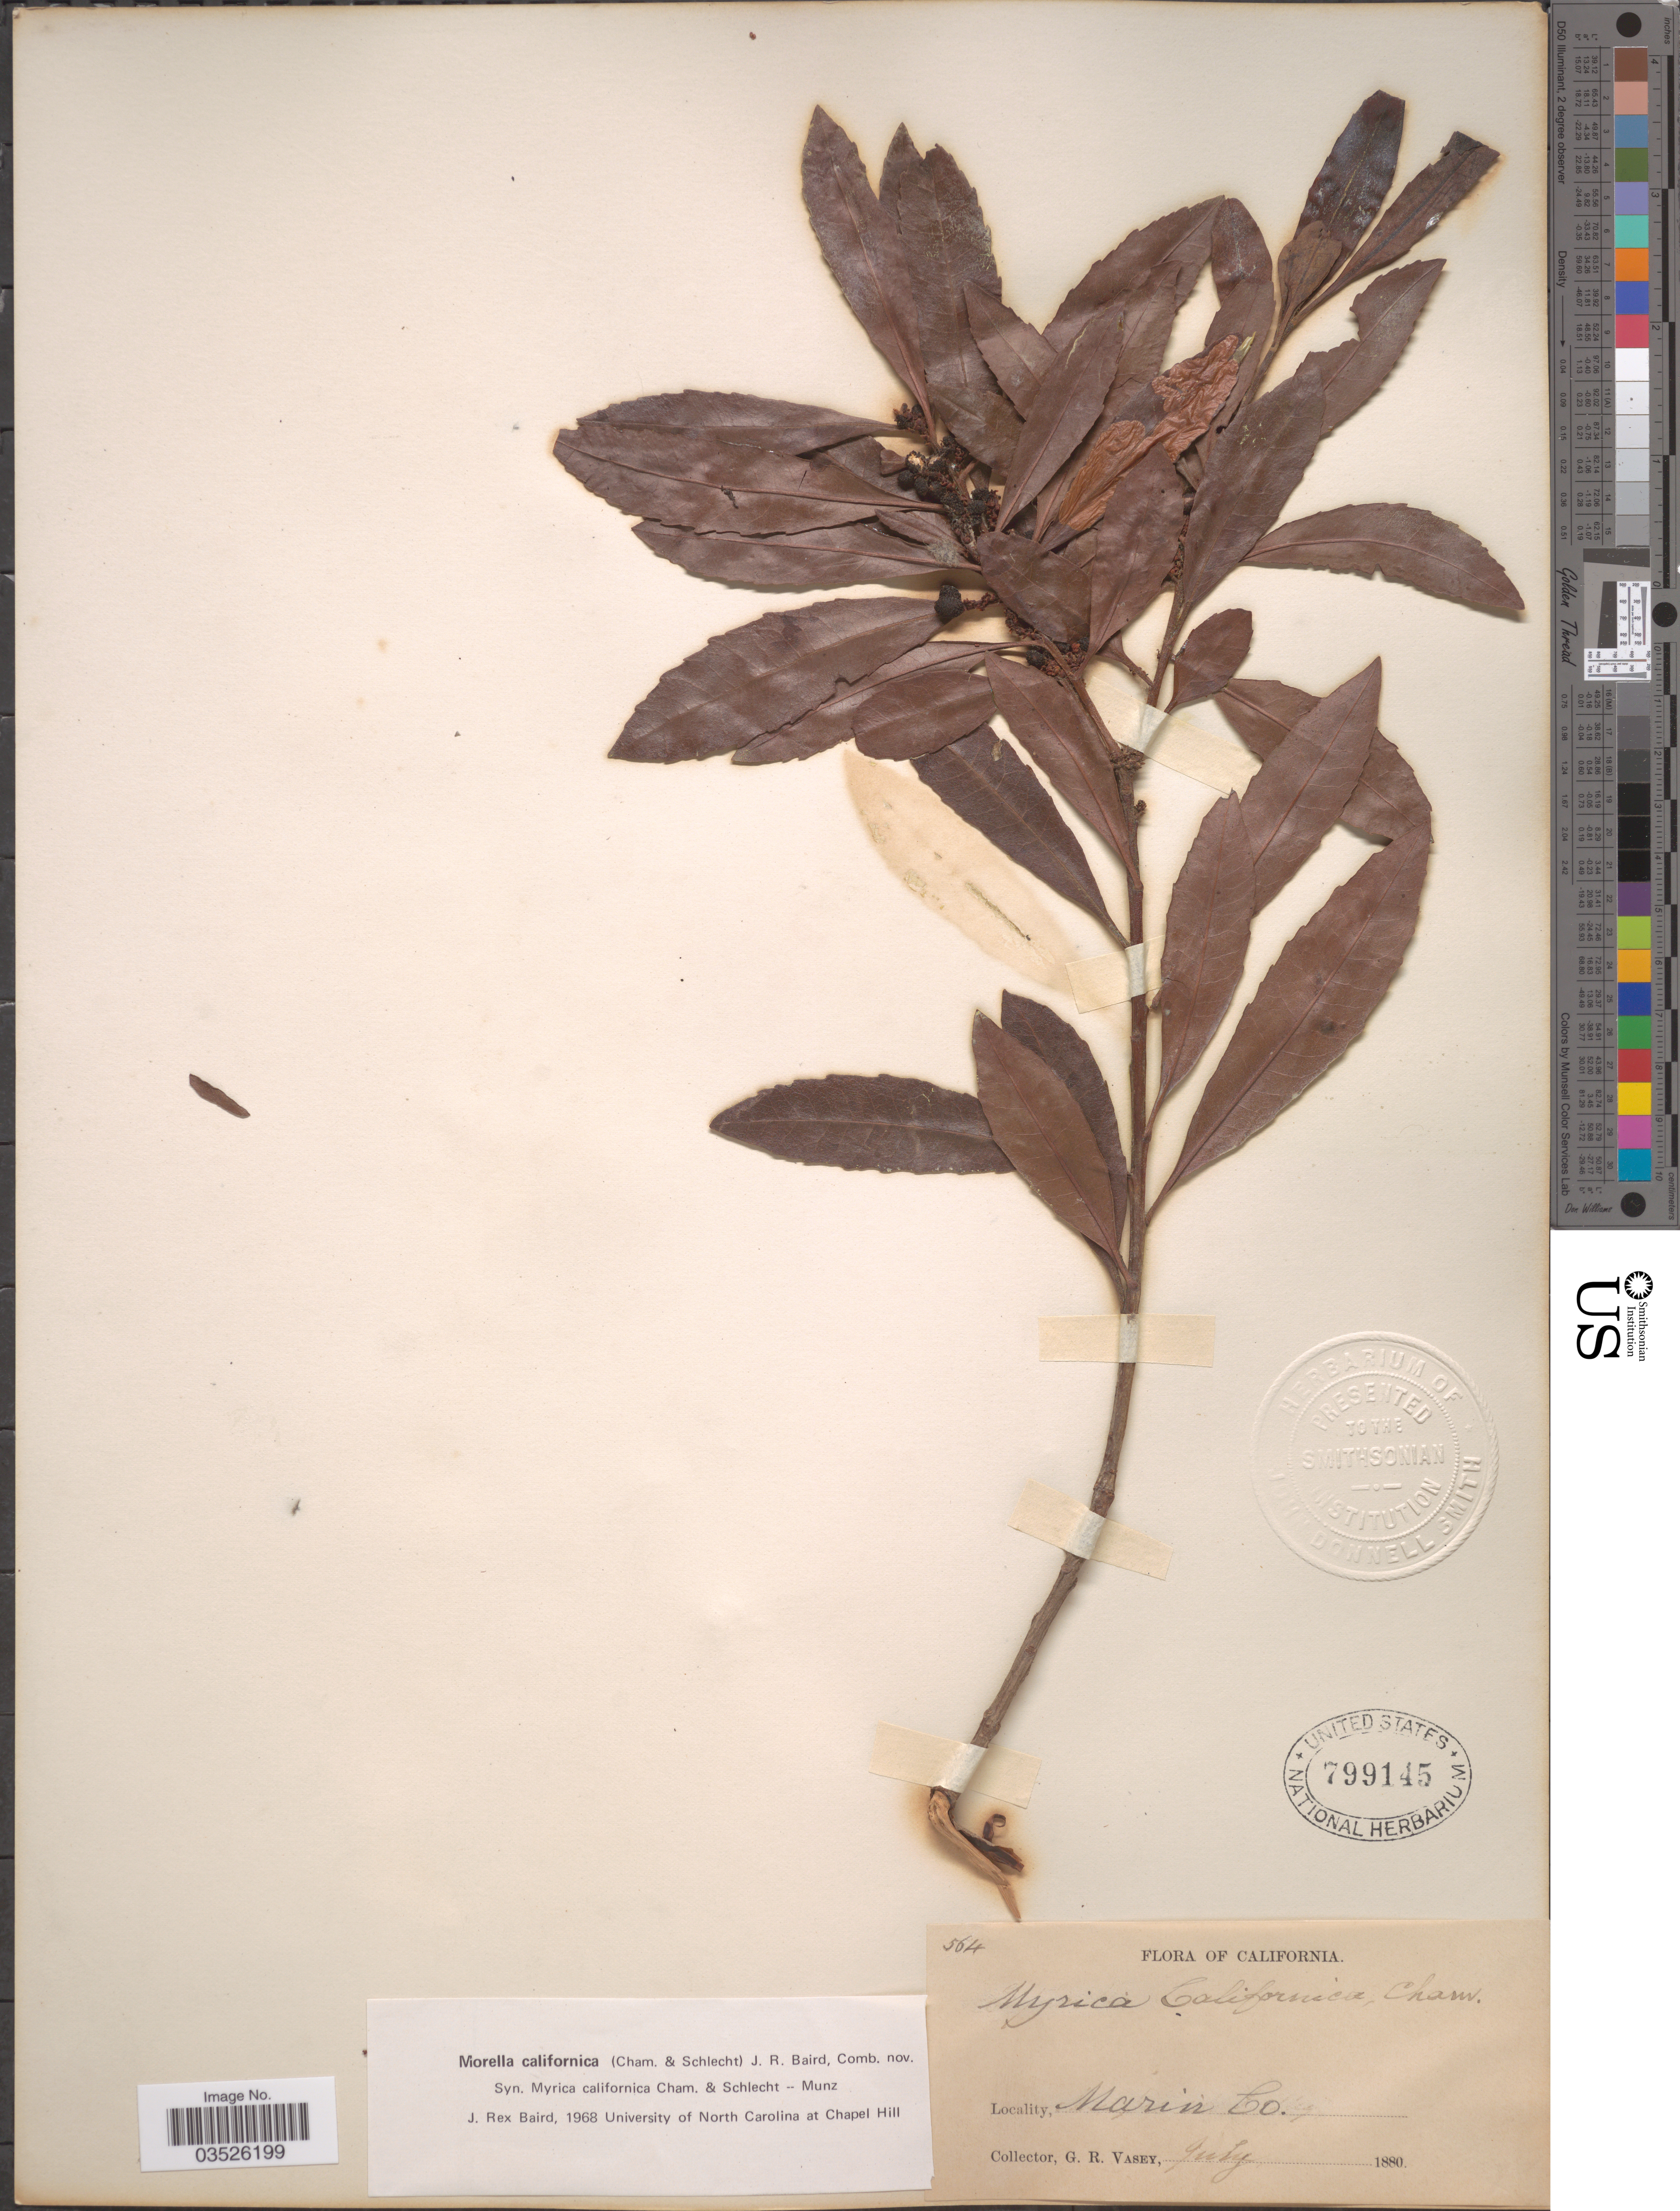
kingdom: Plantae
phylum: Tracheophyta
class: Magnoliopsida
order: Fagales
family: Myricaceae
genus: Morella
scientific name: Morella californica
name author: (Cham.) Wilbur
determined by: Strong, Mark T., (BOT), Smithsonian Institution - National Museum of Natural History (UNITED STATES)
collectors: G. R. Vasey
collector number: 564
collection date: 1880-07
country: United States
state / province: California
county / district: Marin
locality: Marin Co.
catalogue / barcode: US 799145